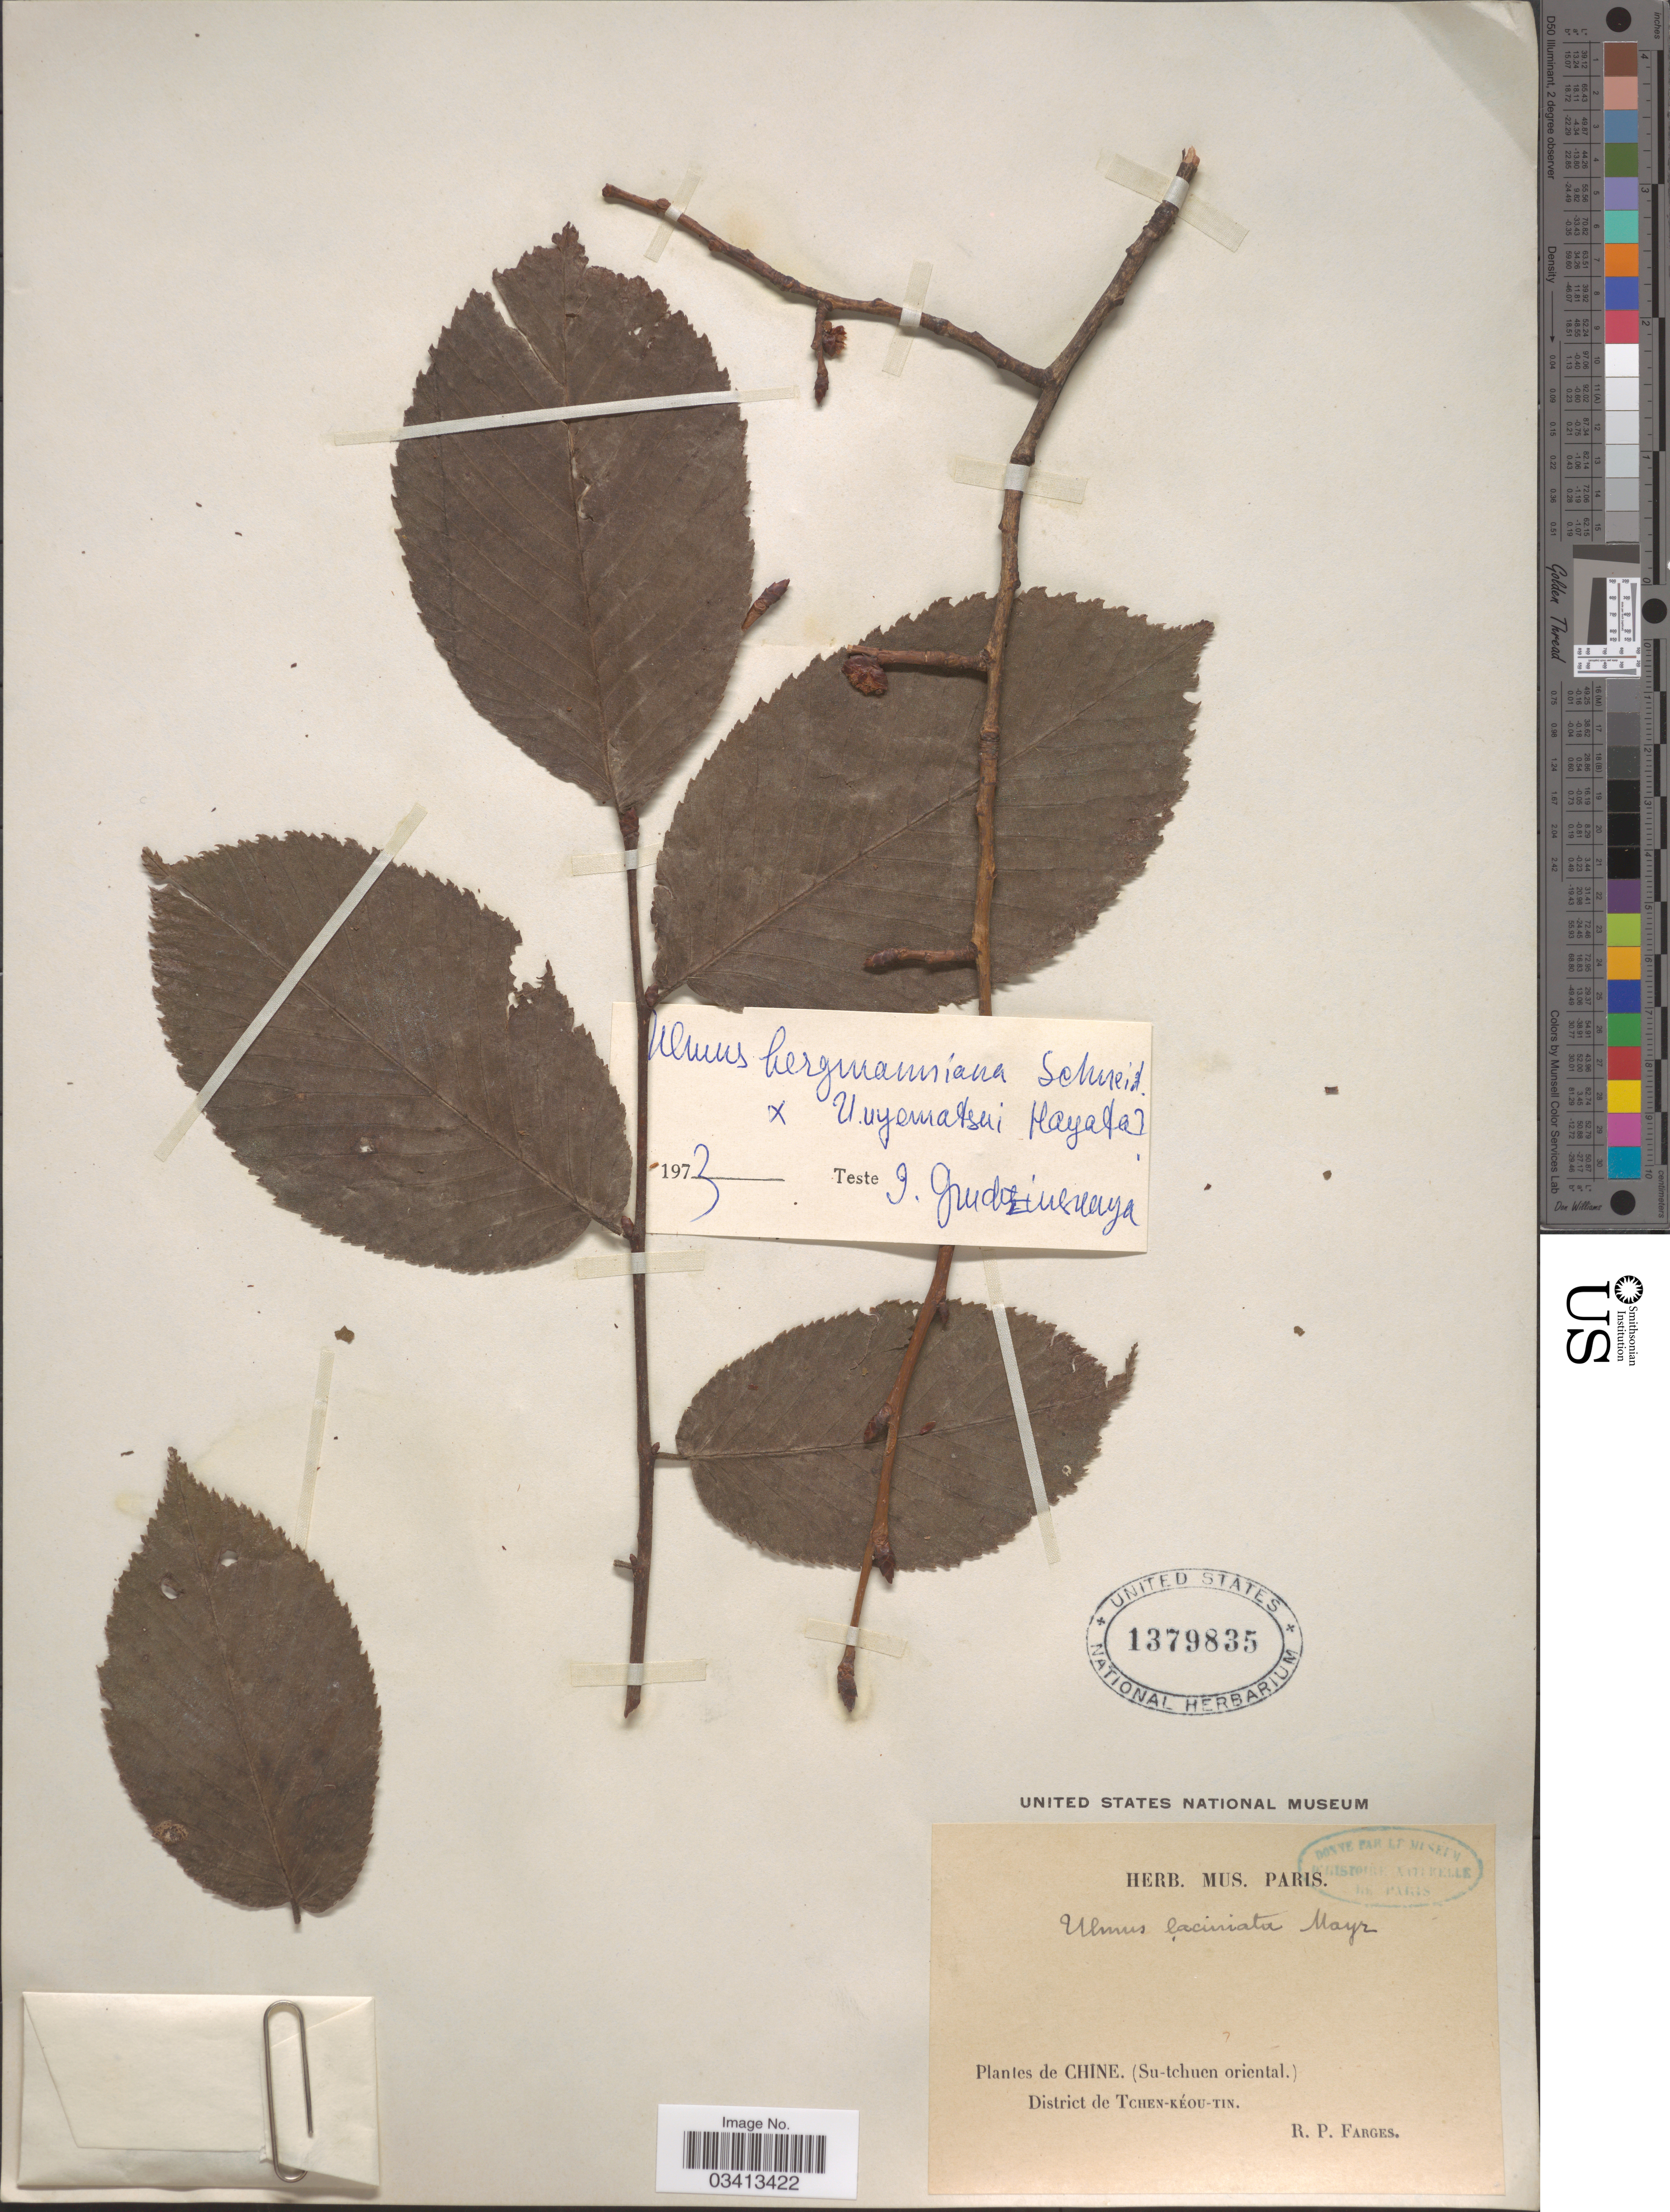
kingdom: Plantae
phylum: Tracheophyta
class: Magnoliopsida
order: Rosales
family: Ulmaceae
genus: Ulmus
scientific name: Ulmus bergmanniana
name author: C.K. Schneid.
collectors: R. Farges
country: China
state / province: Sichuan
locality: (Su-tchuen oriental.) District de Tchen-Kéou-Tin.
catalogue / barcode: US 1379835